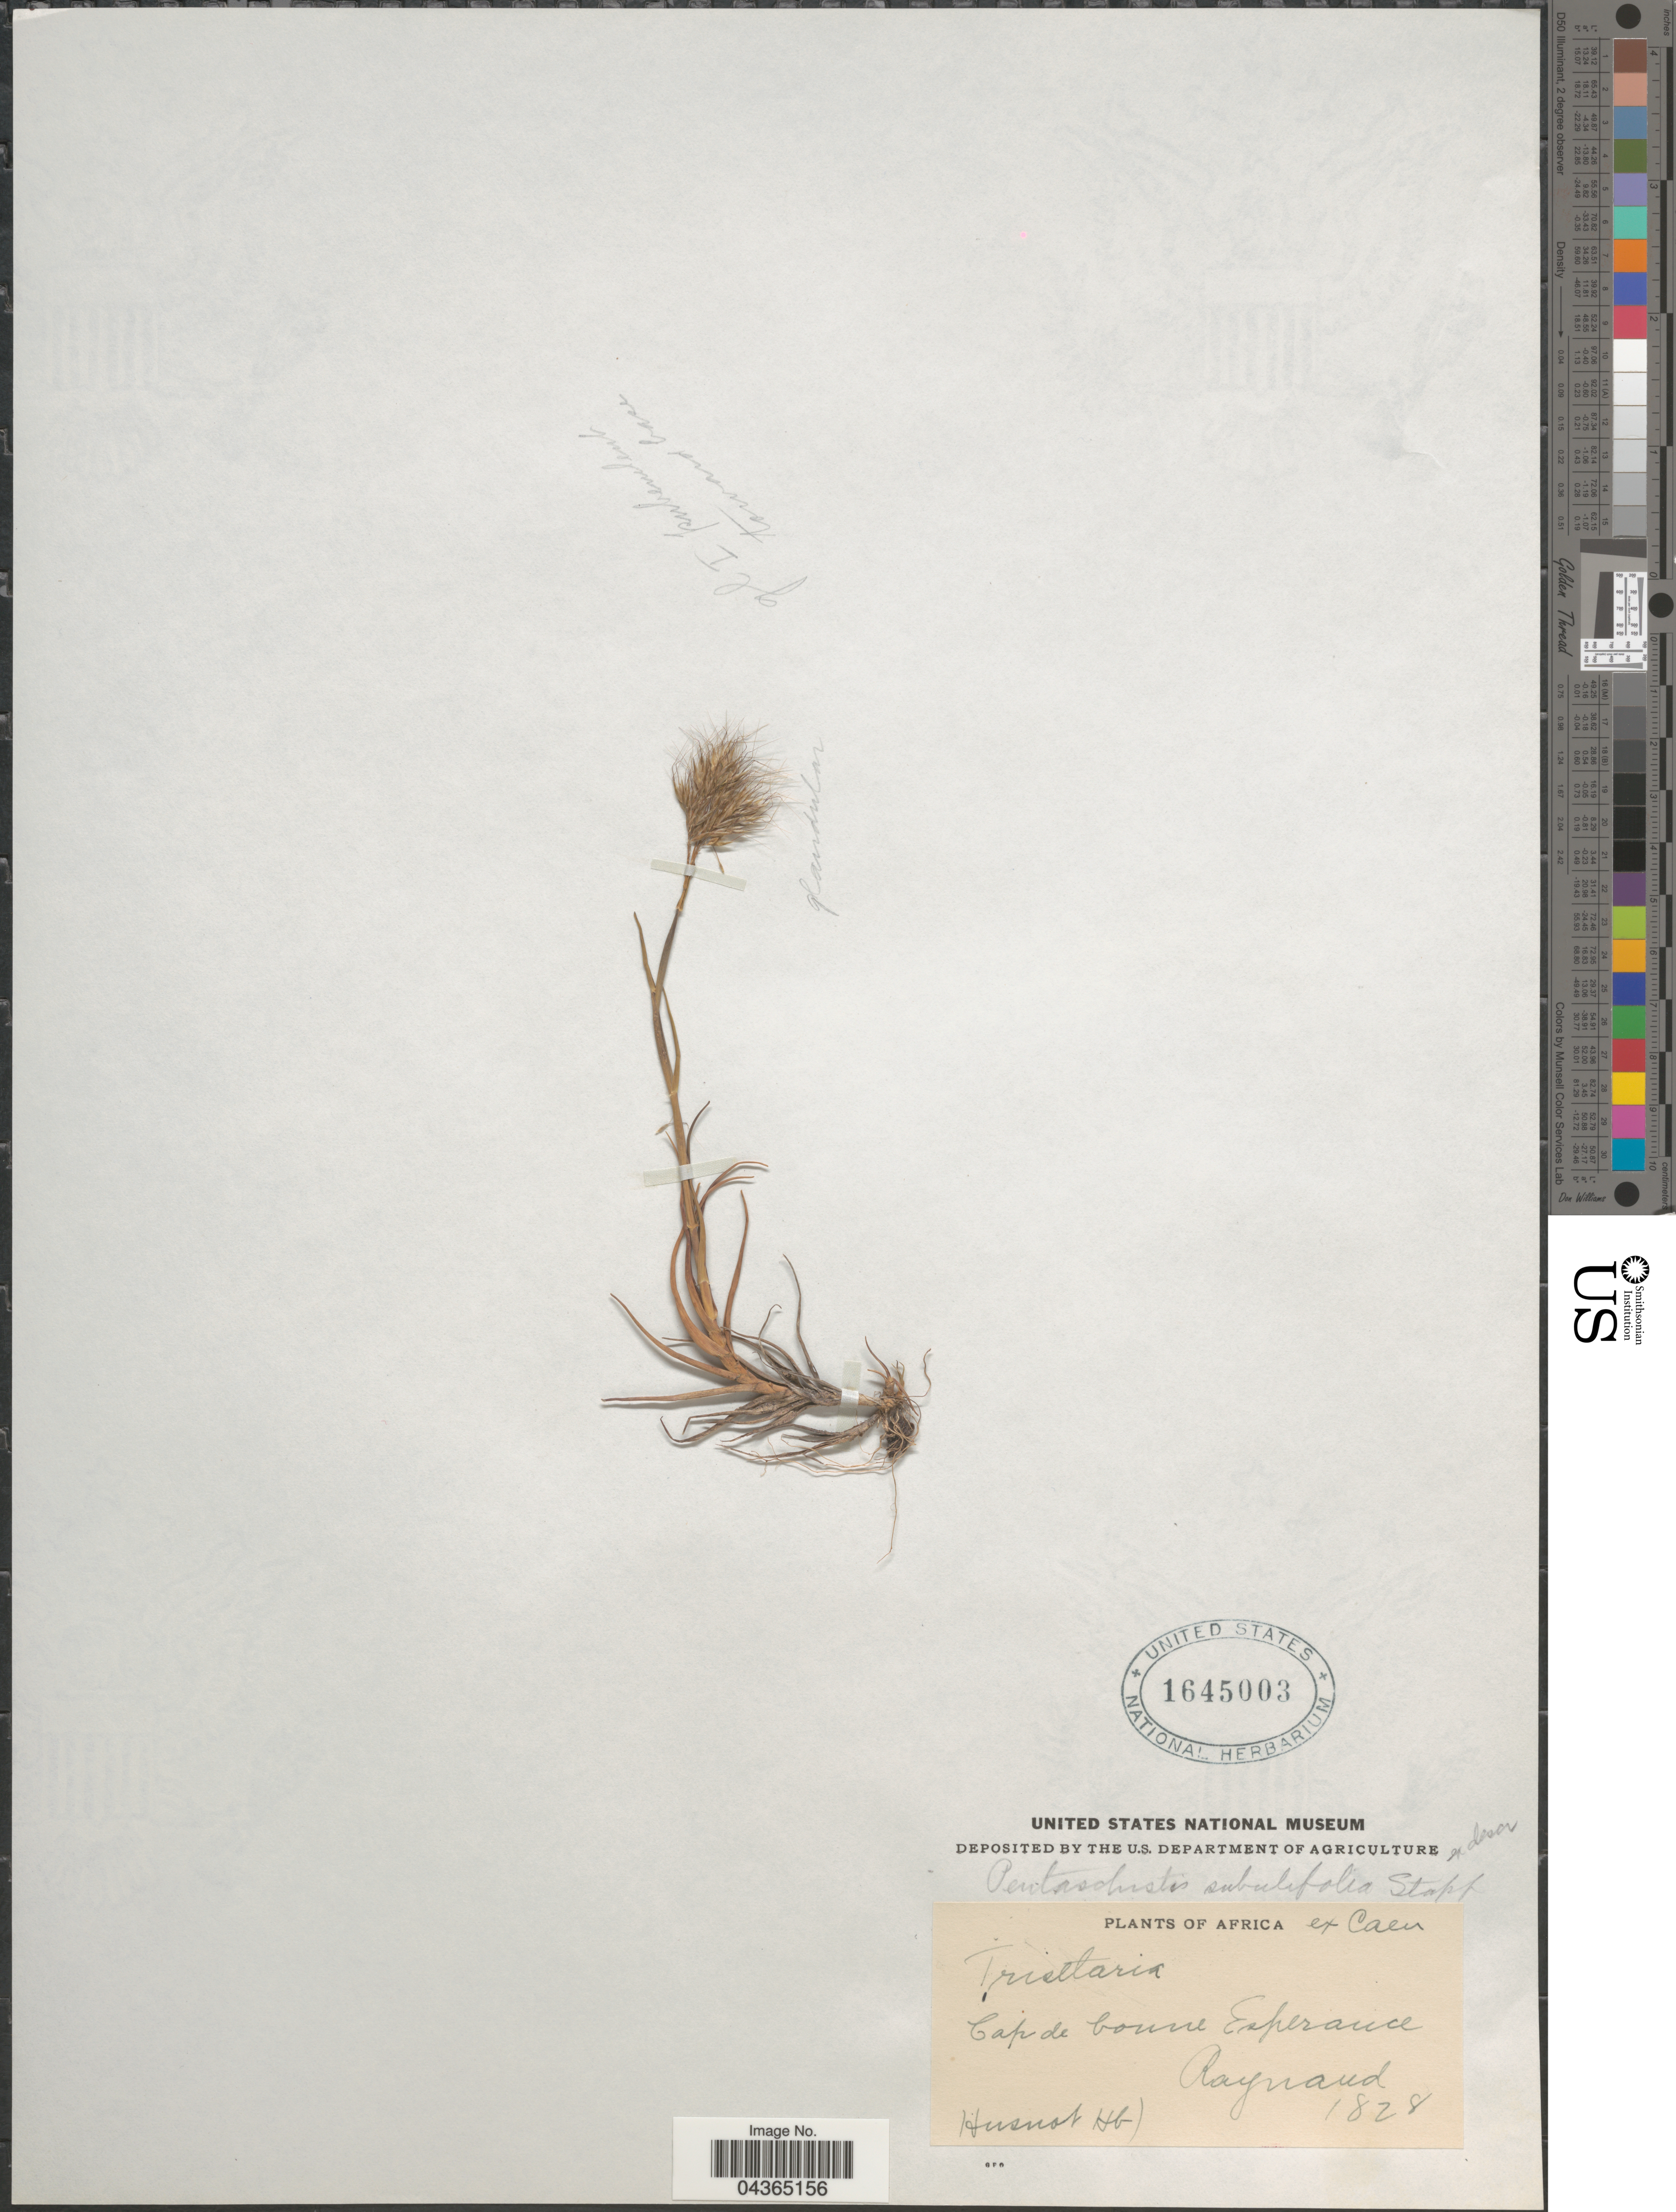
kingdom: Plantae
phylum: Tracheophyta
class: Liliopsida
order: Poales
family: Poaceae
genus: Pentameris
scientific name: Pentameris scabra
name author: (Nees) Steud.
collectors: Raynaud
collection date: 1828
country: South Africa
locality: Africa. Cap de bonne Esperance.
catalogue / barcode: US 1645003